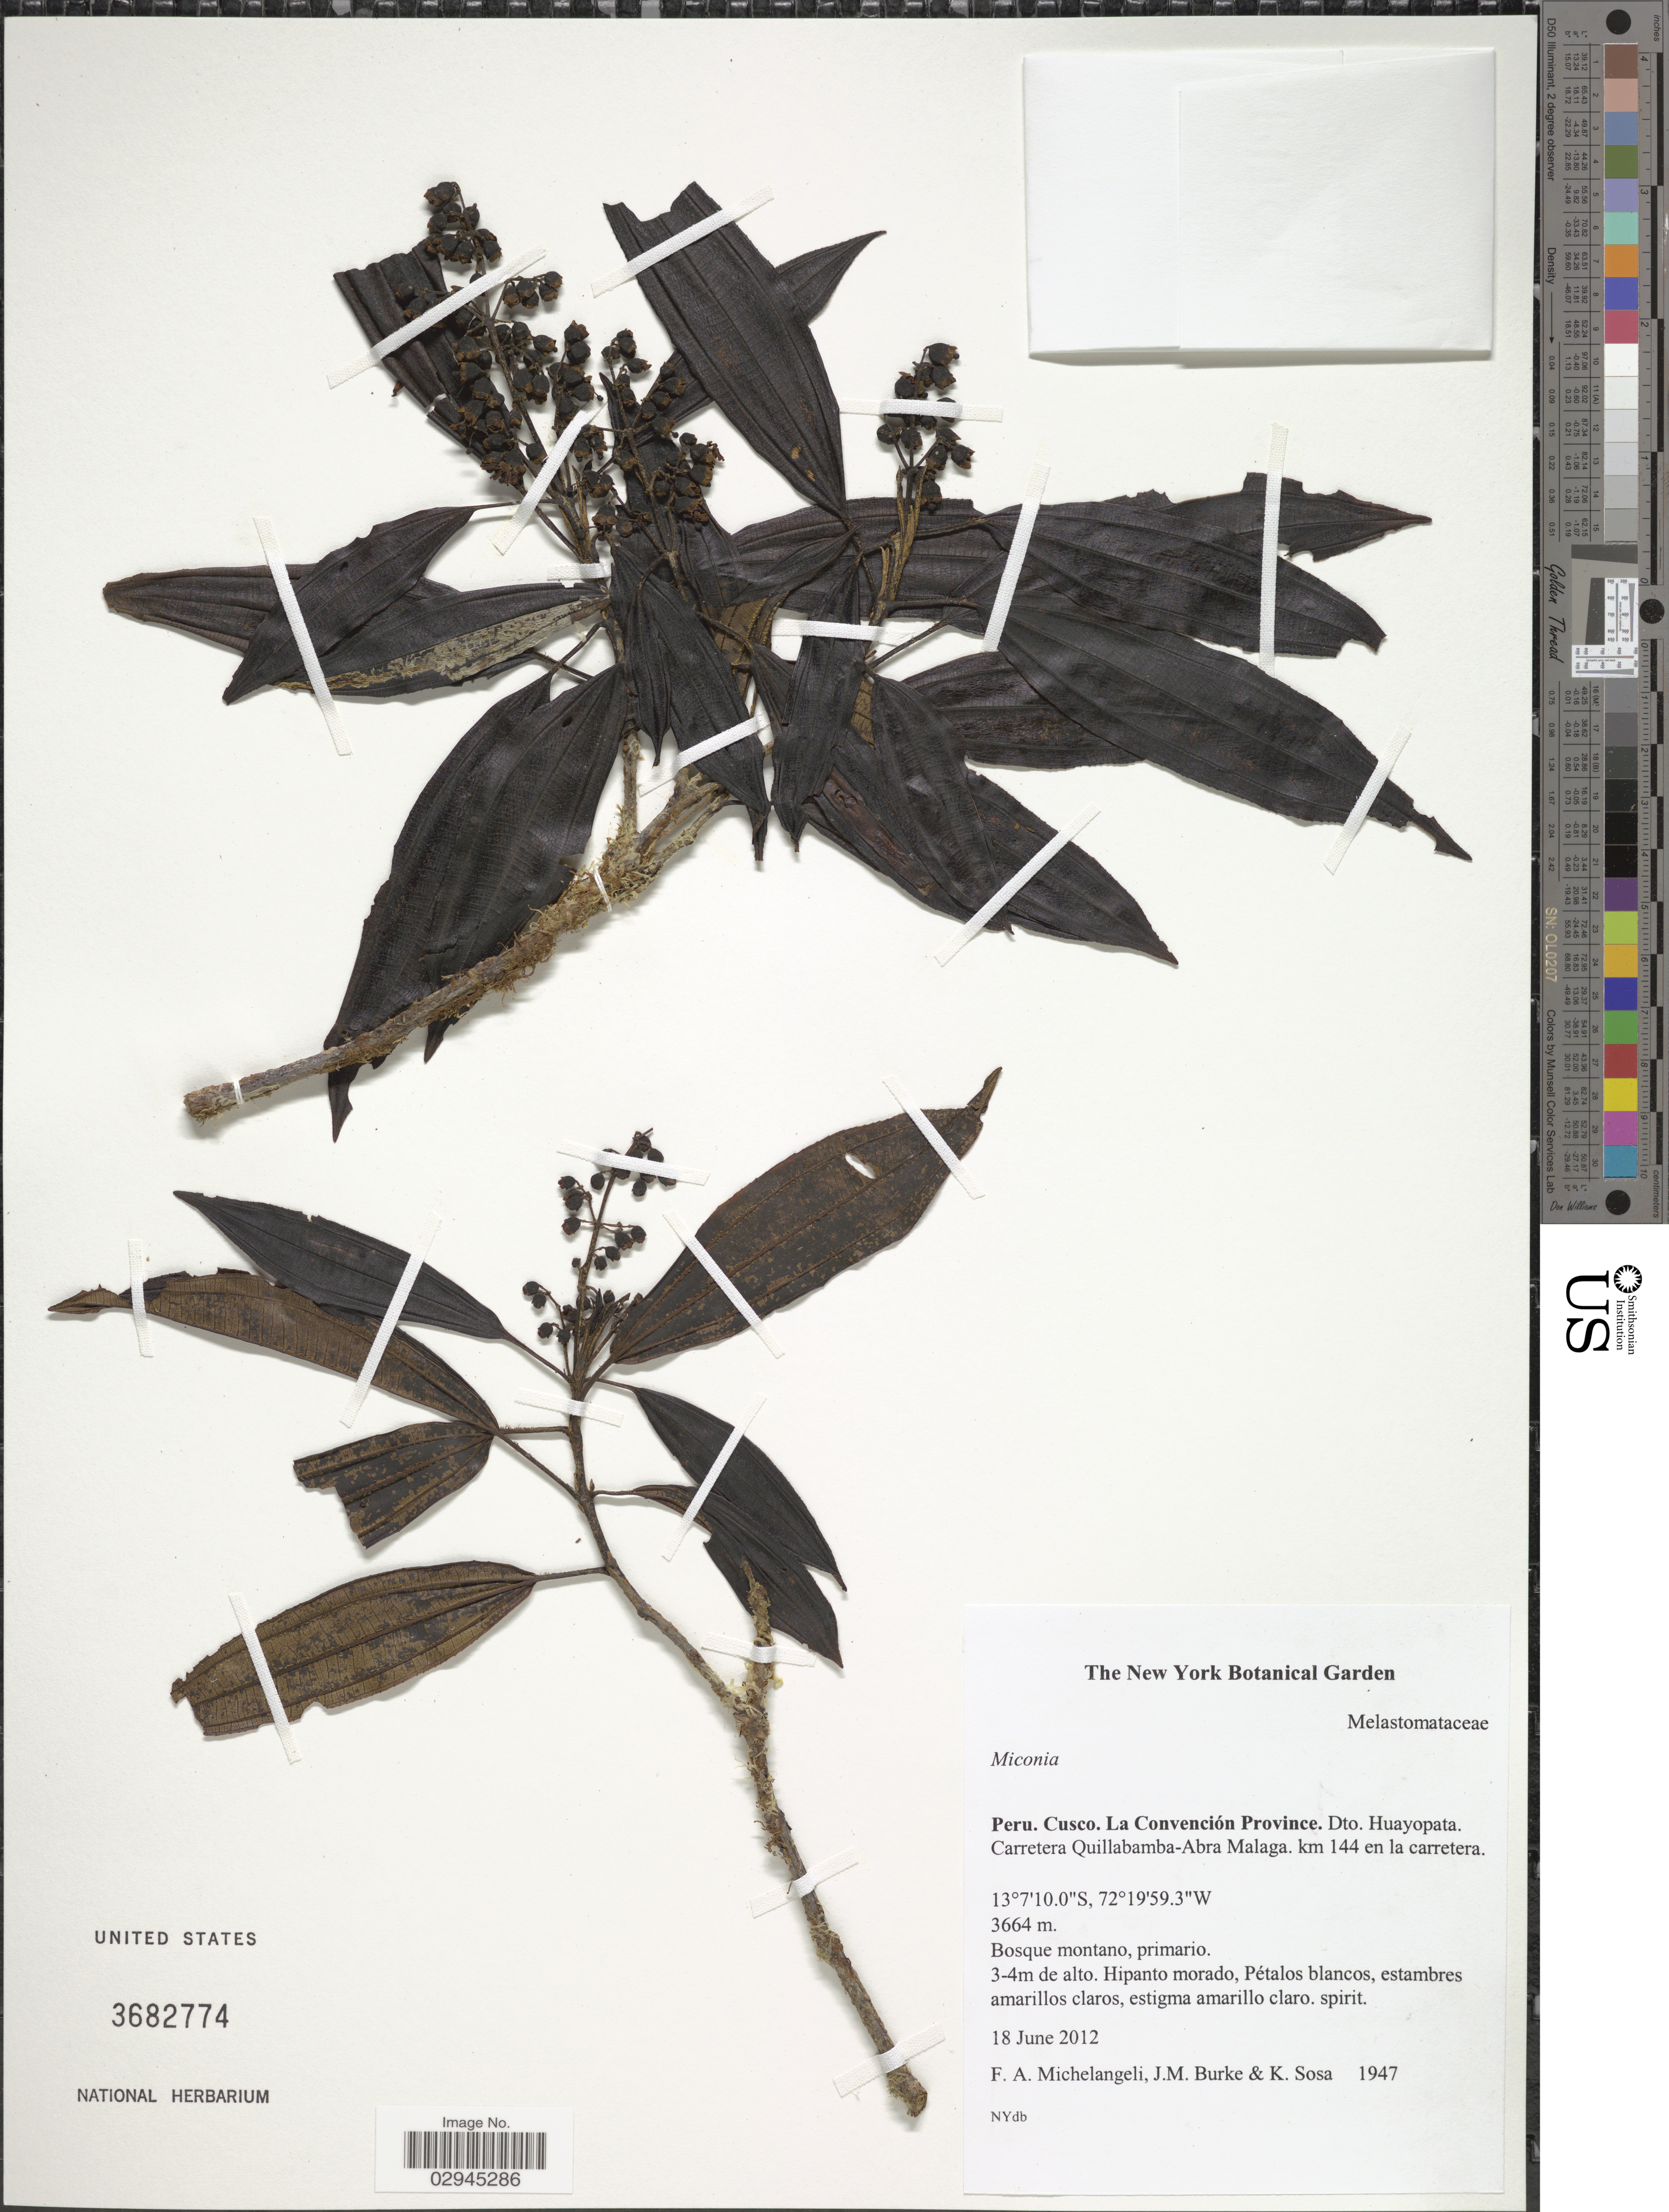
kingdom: Plantae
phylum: Tracheophyta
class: Magnoliopsida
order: Myrtales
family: Melastomataceae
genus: Miconia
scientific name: Miconia sp.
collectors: F. A. Michelangeli, Jac. M. Burke & K. Sosa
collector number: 1947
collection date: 2012-06-18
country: Peru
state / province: Cusco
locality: La Convención Province. Dto. Huayopata. Carretera Quillbamba-Abra Malaga. km 144 en la carretera.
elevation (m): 3664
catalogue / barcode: US 3682774